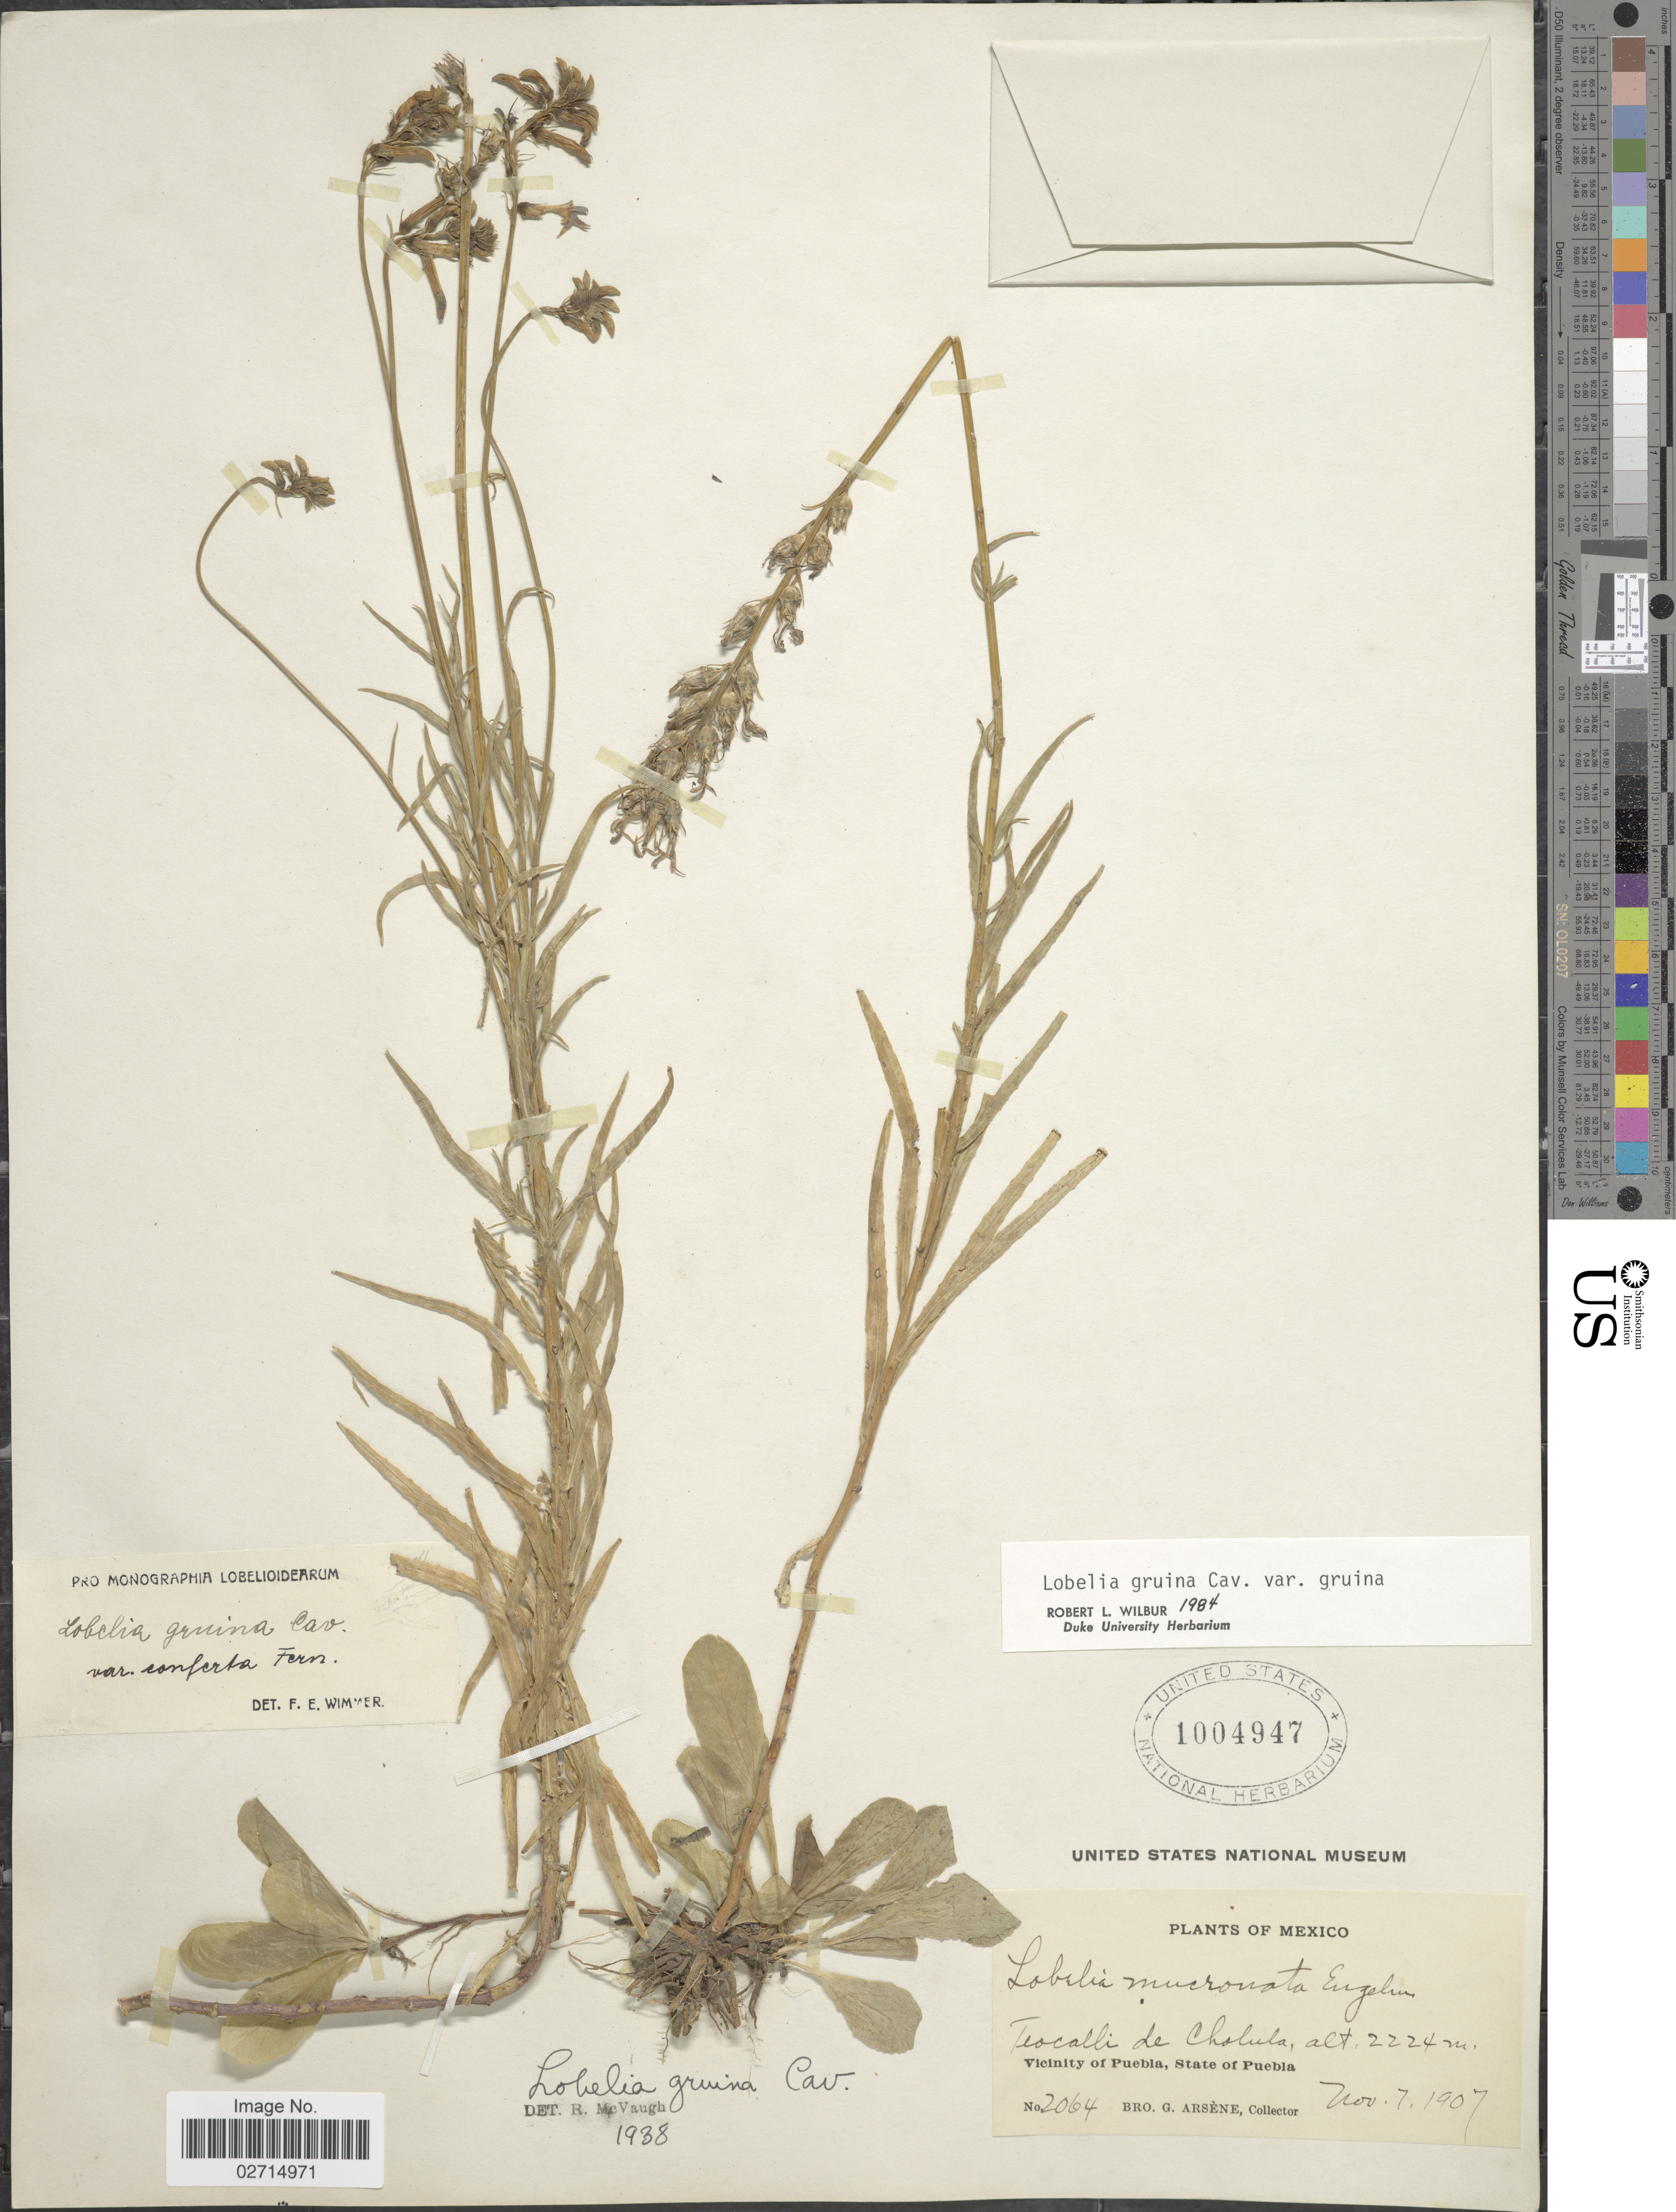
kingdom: Plantae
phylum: Tracheophyta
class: Magnoliopsida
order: Asterales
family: Campanulaceae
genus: Lobelia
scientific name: Lobelia gruina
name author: Cav.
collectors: Bro. G. Arsène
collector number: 2064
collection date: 1907-11-07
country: Mexico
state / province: Puebla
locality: Teocalli de Cholula, Vicinity of Puebla, State of Puebla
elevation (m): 2224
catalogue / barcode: US 1004947